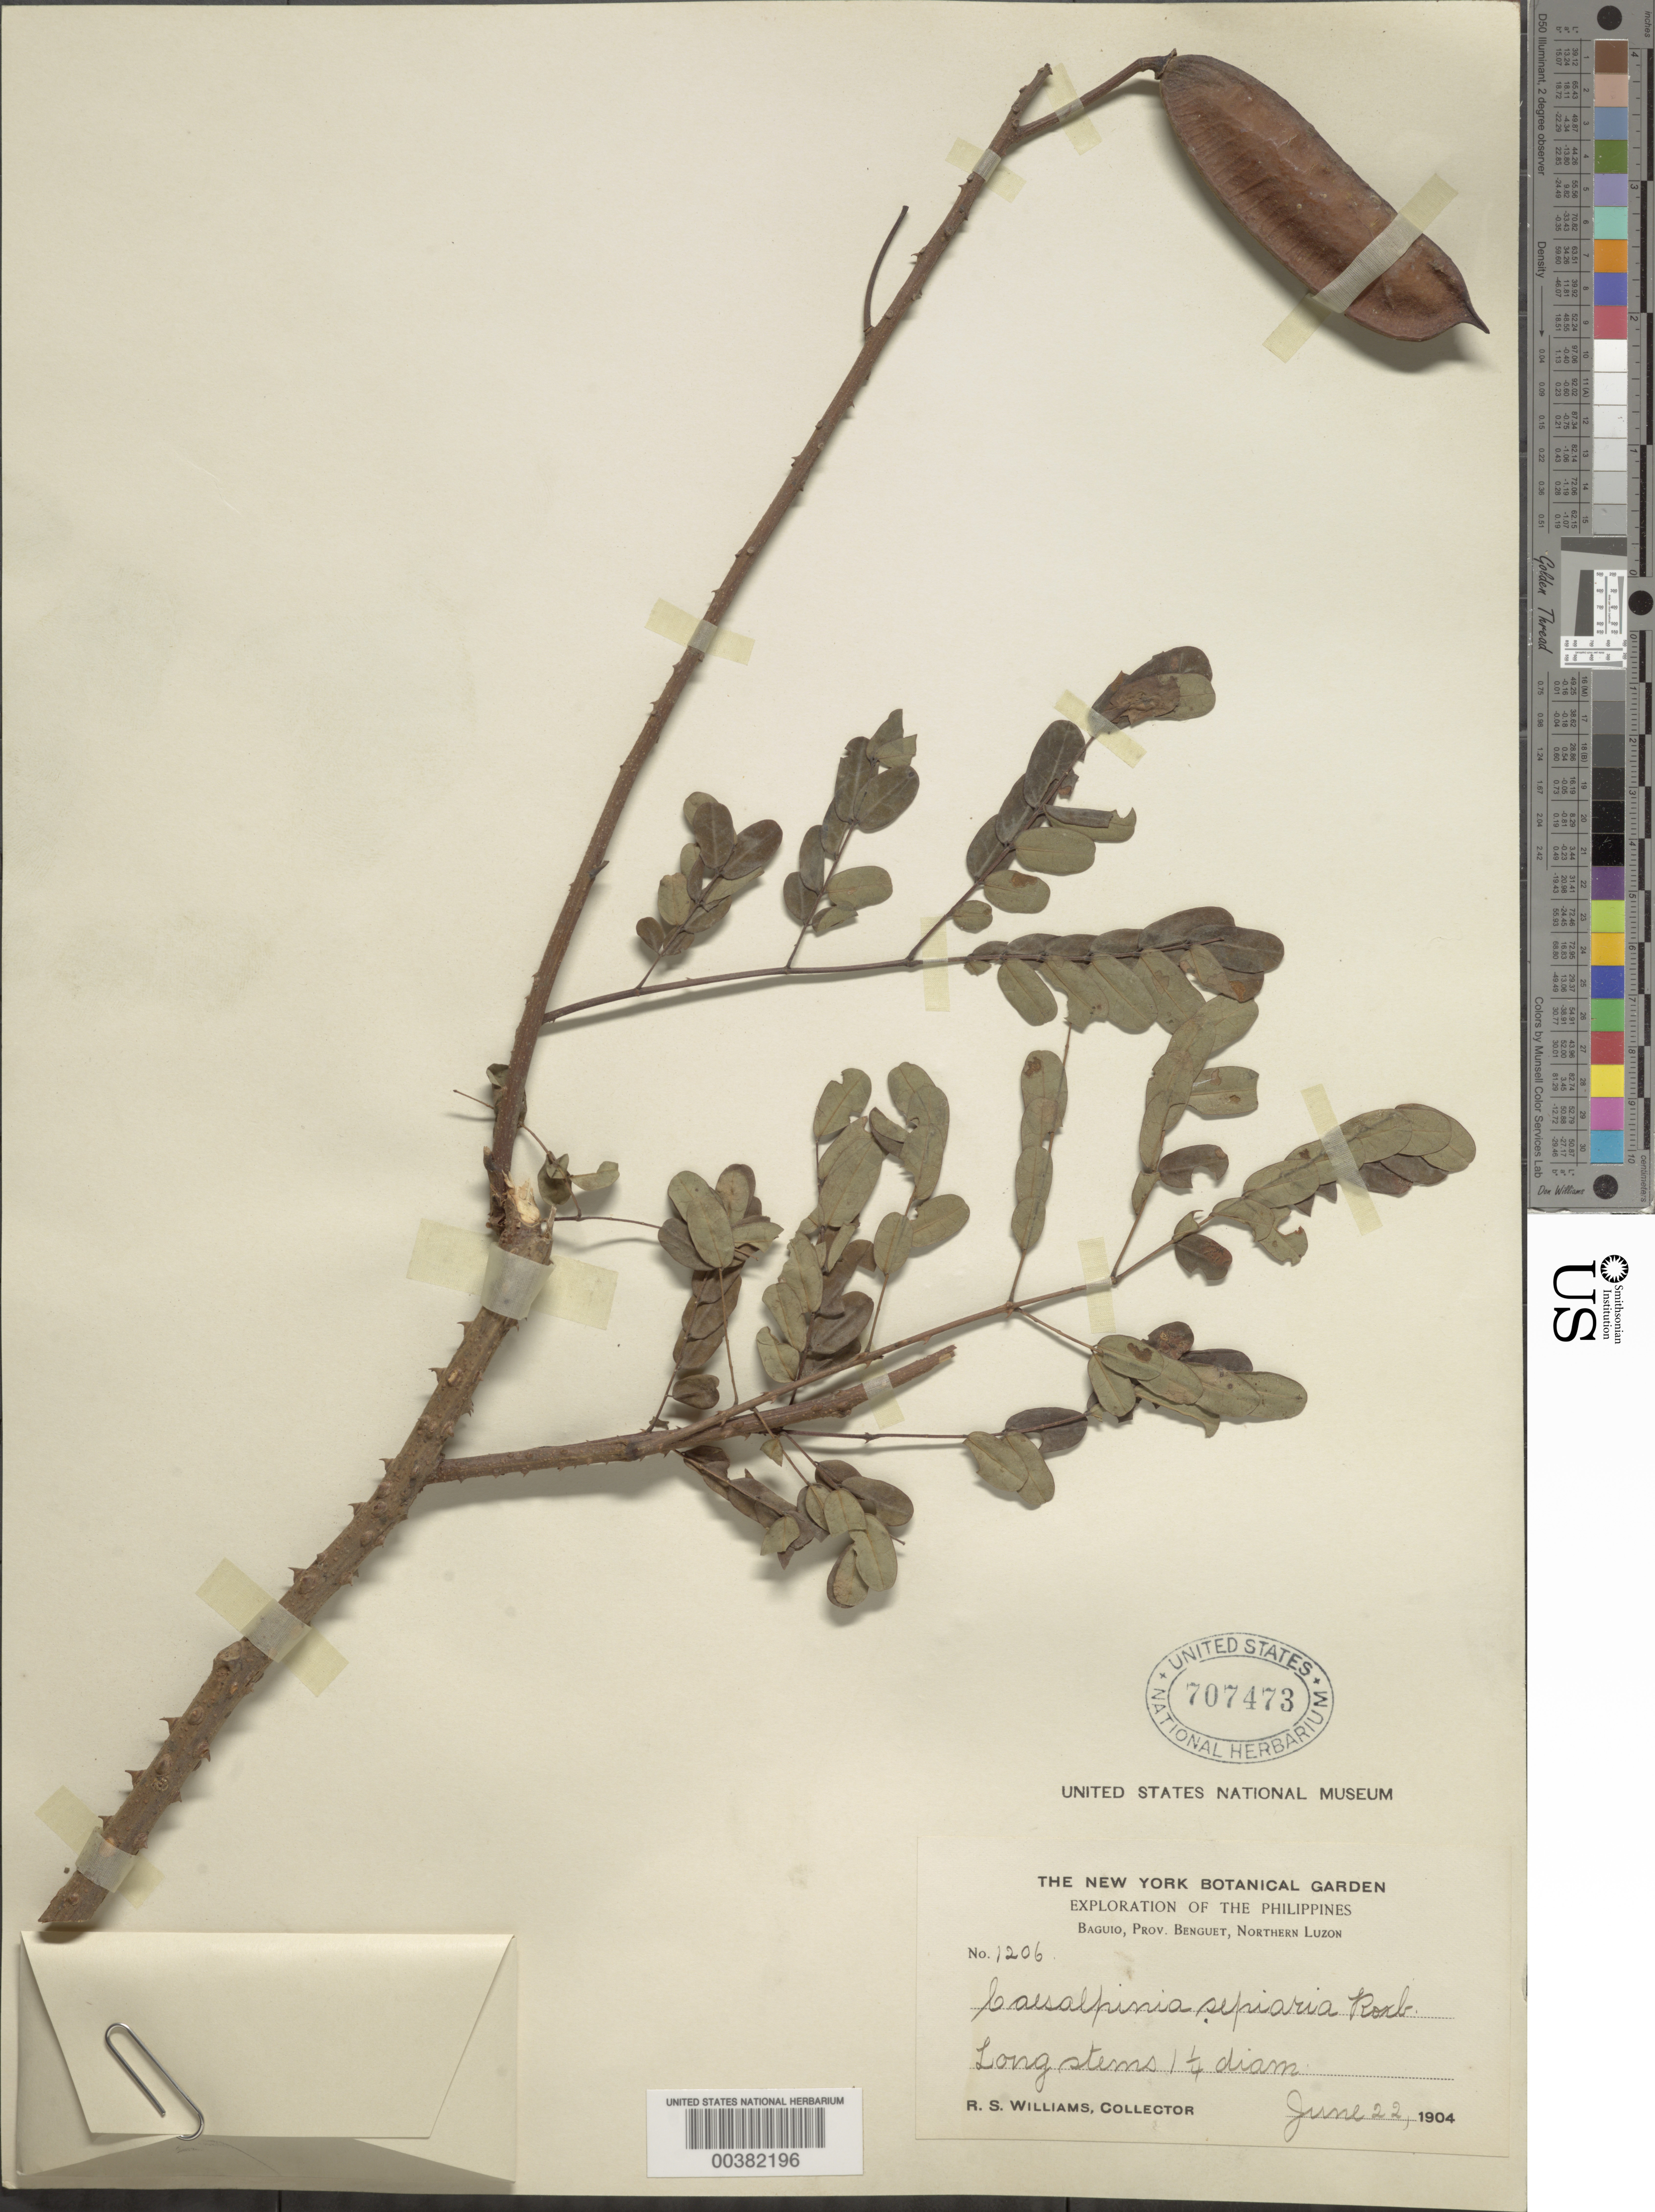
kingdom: Plantae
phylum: Tracheophyta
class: Magnoliopsida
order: Fabales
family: Fabaceae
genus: Biancaea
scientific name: Biancaea decapetala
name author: (Roth) O. Deg.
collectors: R. S. Williams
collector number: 1206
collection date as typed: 22 Jun 1904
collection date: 1904-06-22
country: Philippines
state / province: Cordillera (Administrative Region)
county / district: Benguet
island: Luzon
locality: Baguio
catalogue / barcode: US 707473